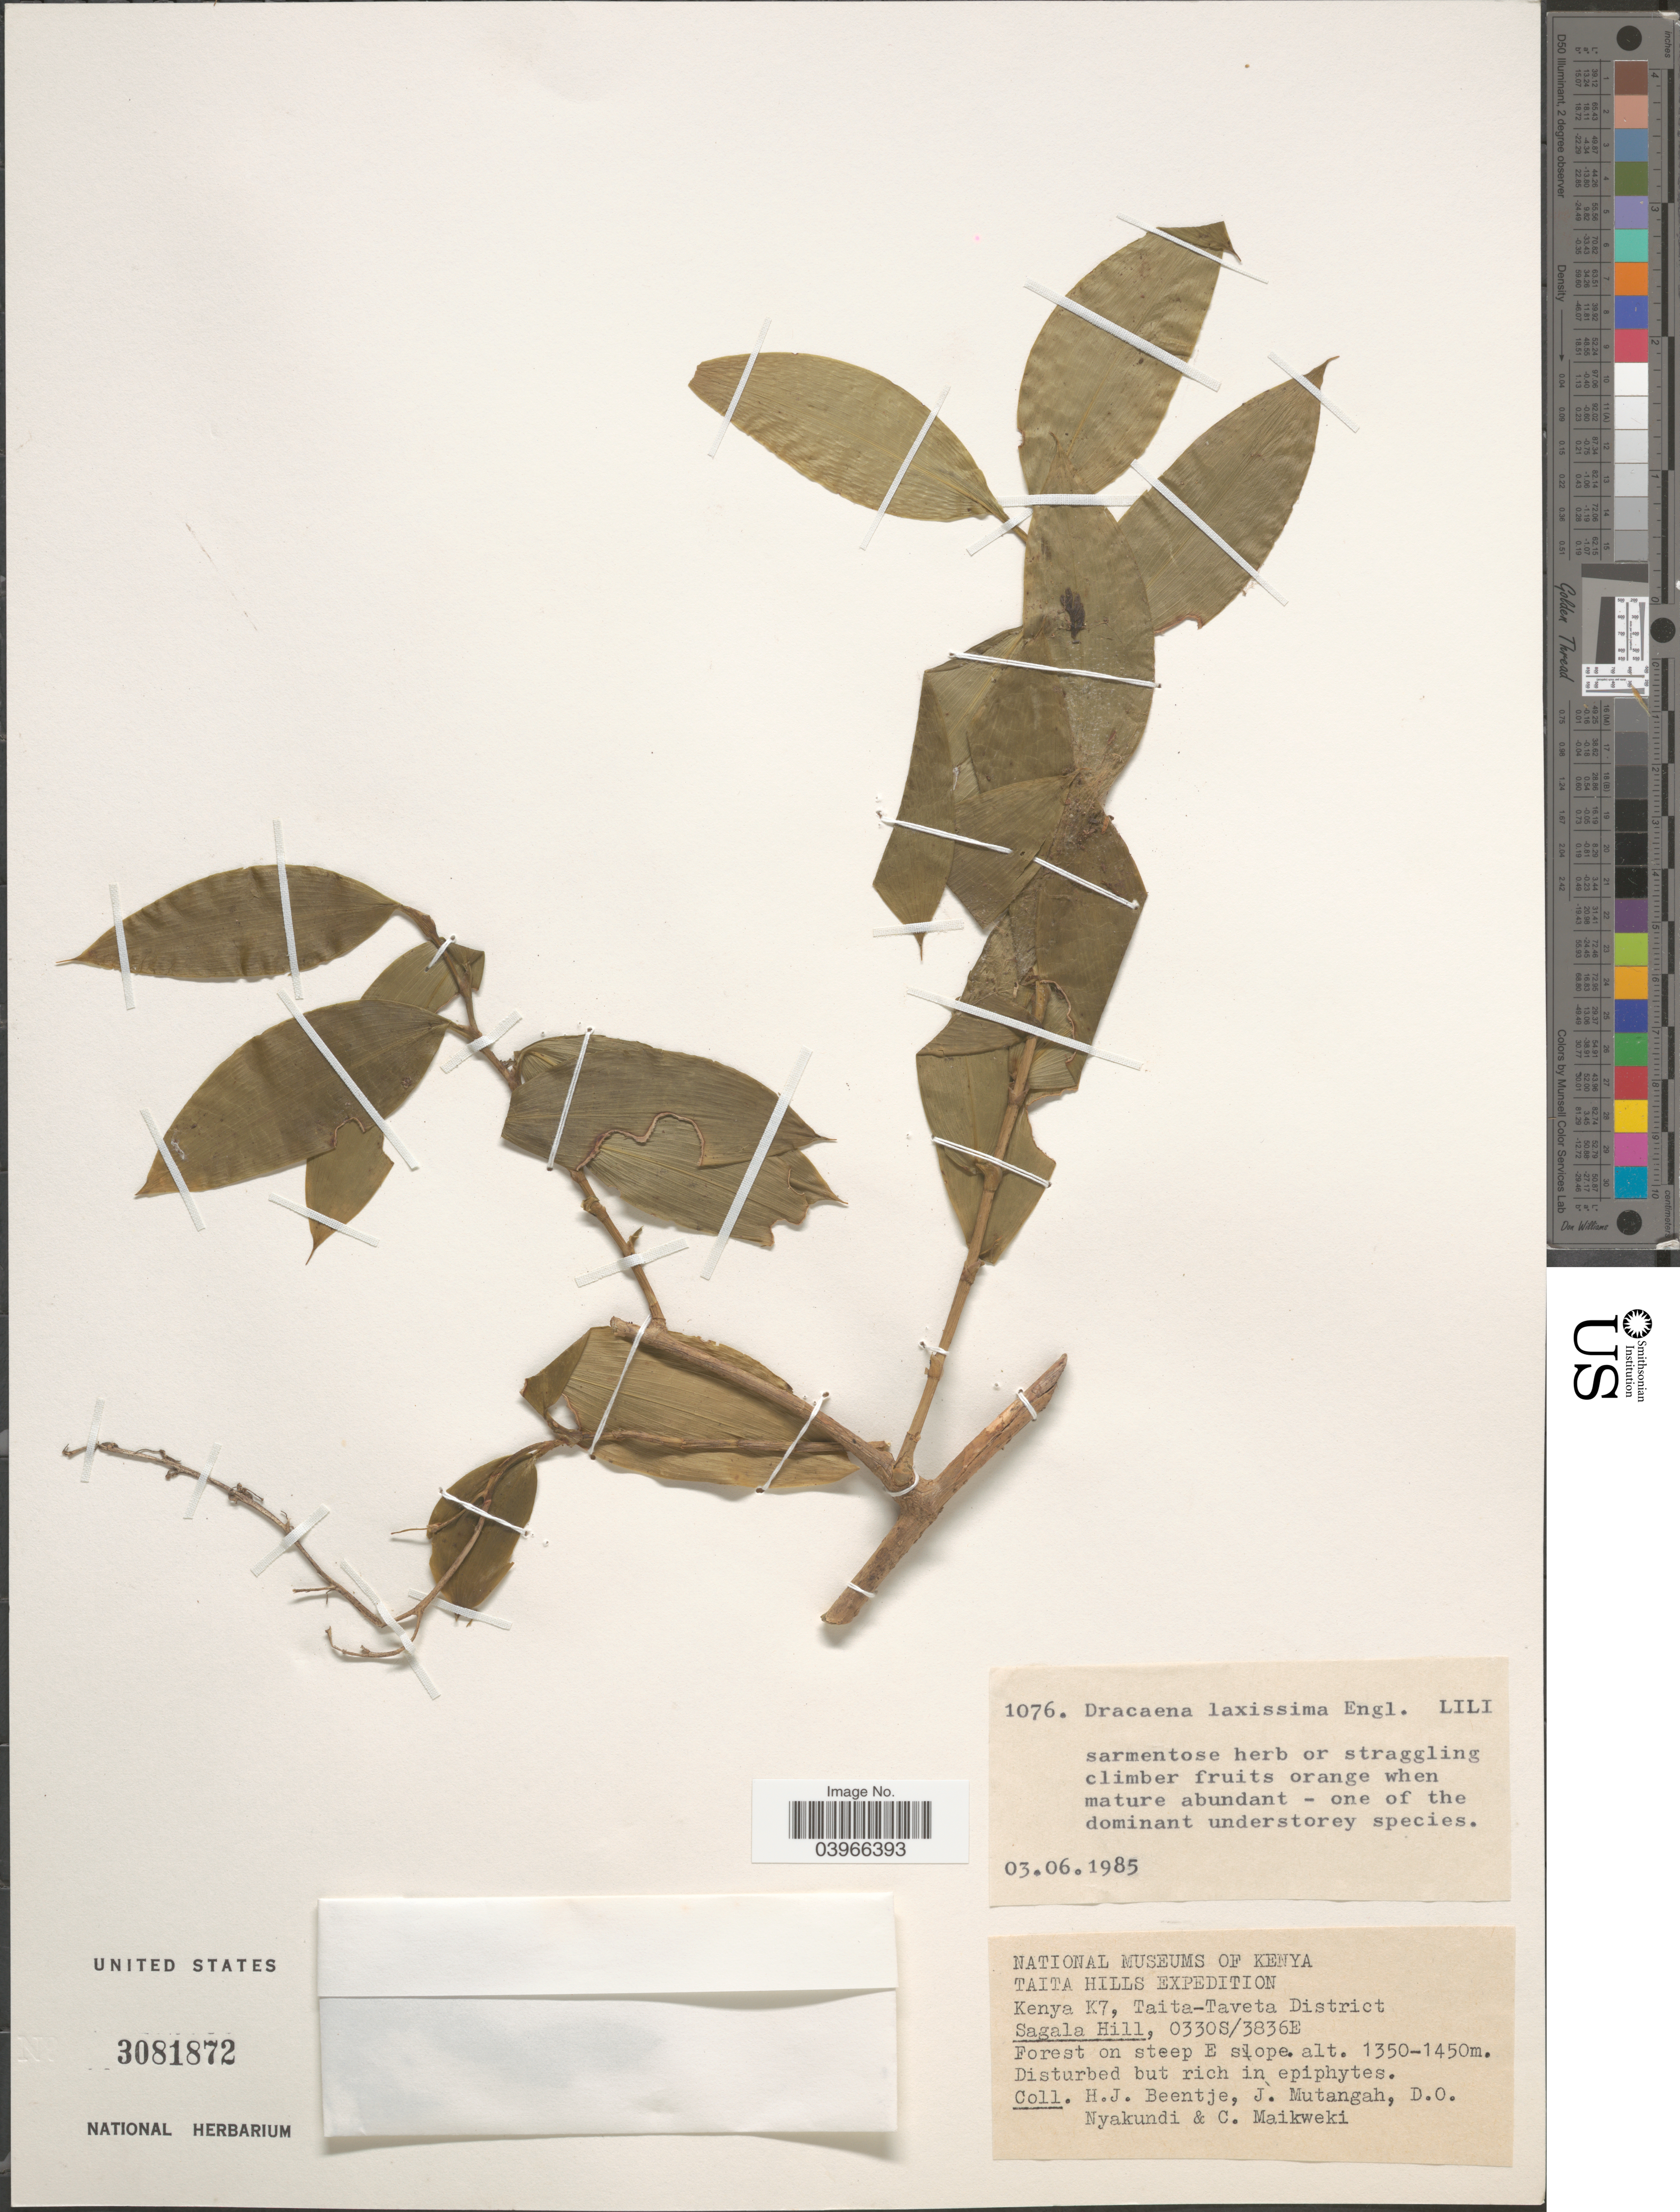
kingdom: Plantae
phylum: Tracheophyta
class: Liliopsida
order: Asparagales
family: Asparagaceae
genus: Dracaena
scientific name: Dracaena laxissima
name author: Engl.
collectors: H. J. Beentje, J. Mutangah, D. Nyakundi & C. Maikweki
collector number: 1076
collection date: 1985-06-03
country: Kenya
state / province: Taita Taveta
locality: Taita Hills. Kenya K7, Taita-Taveta District Sagala Hill. Forest on steep E slope.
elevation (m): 1350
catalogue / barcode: US 3081872